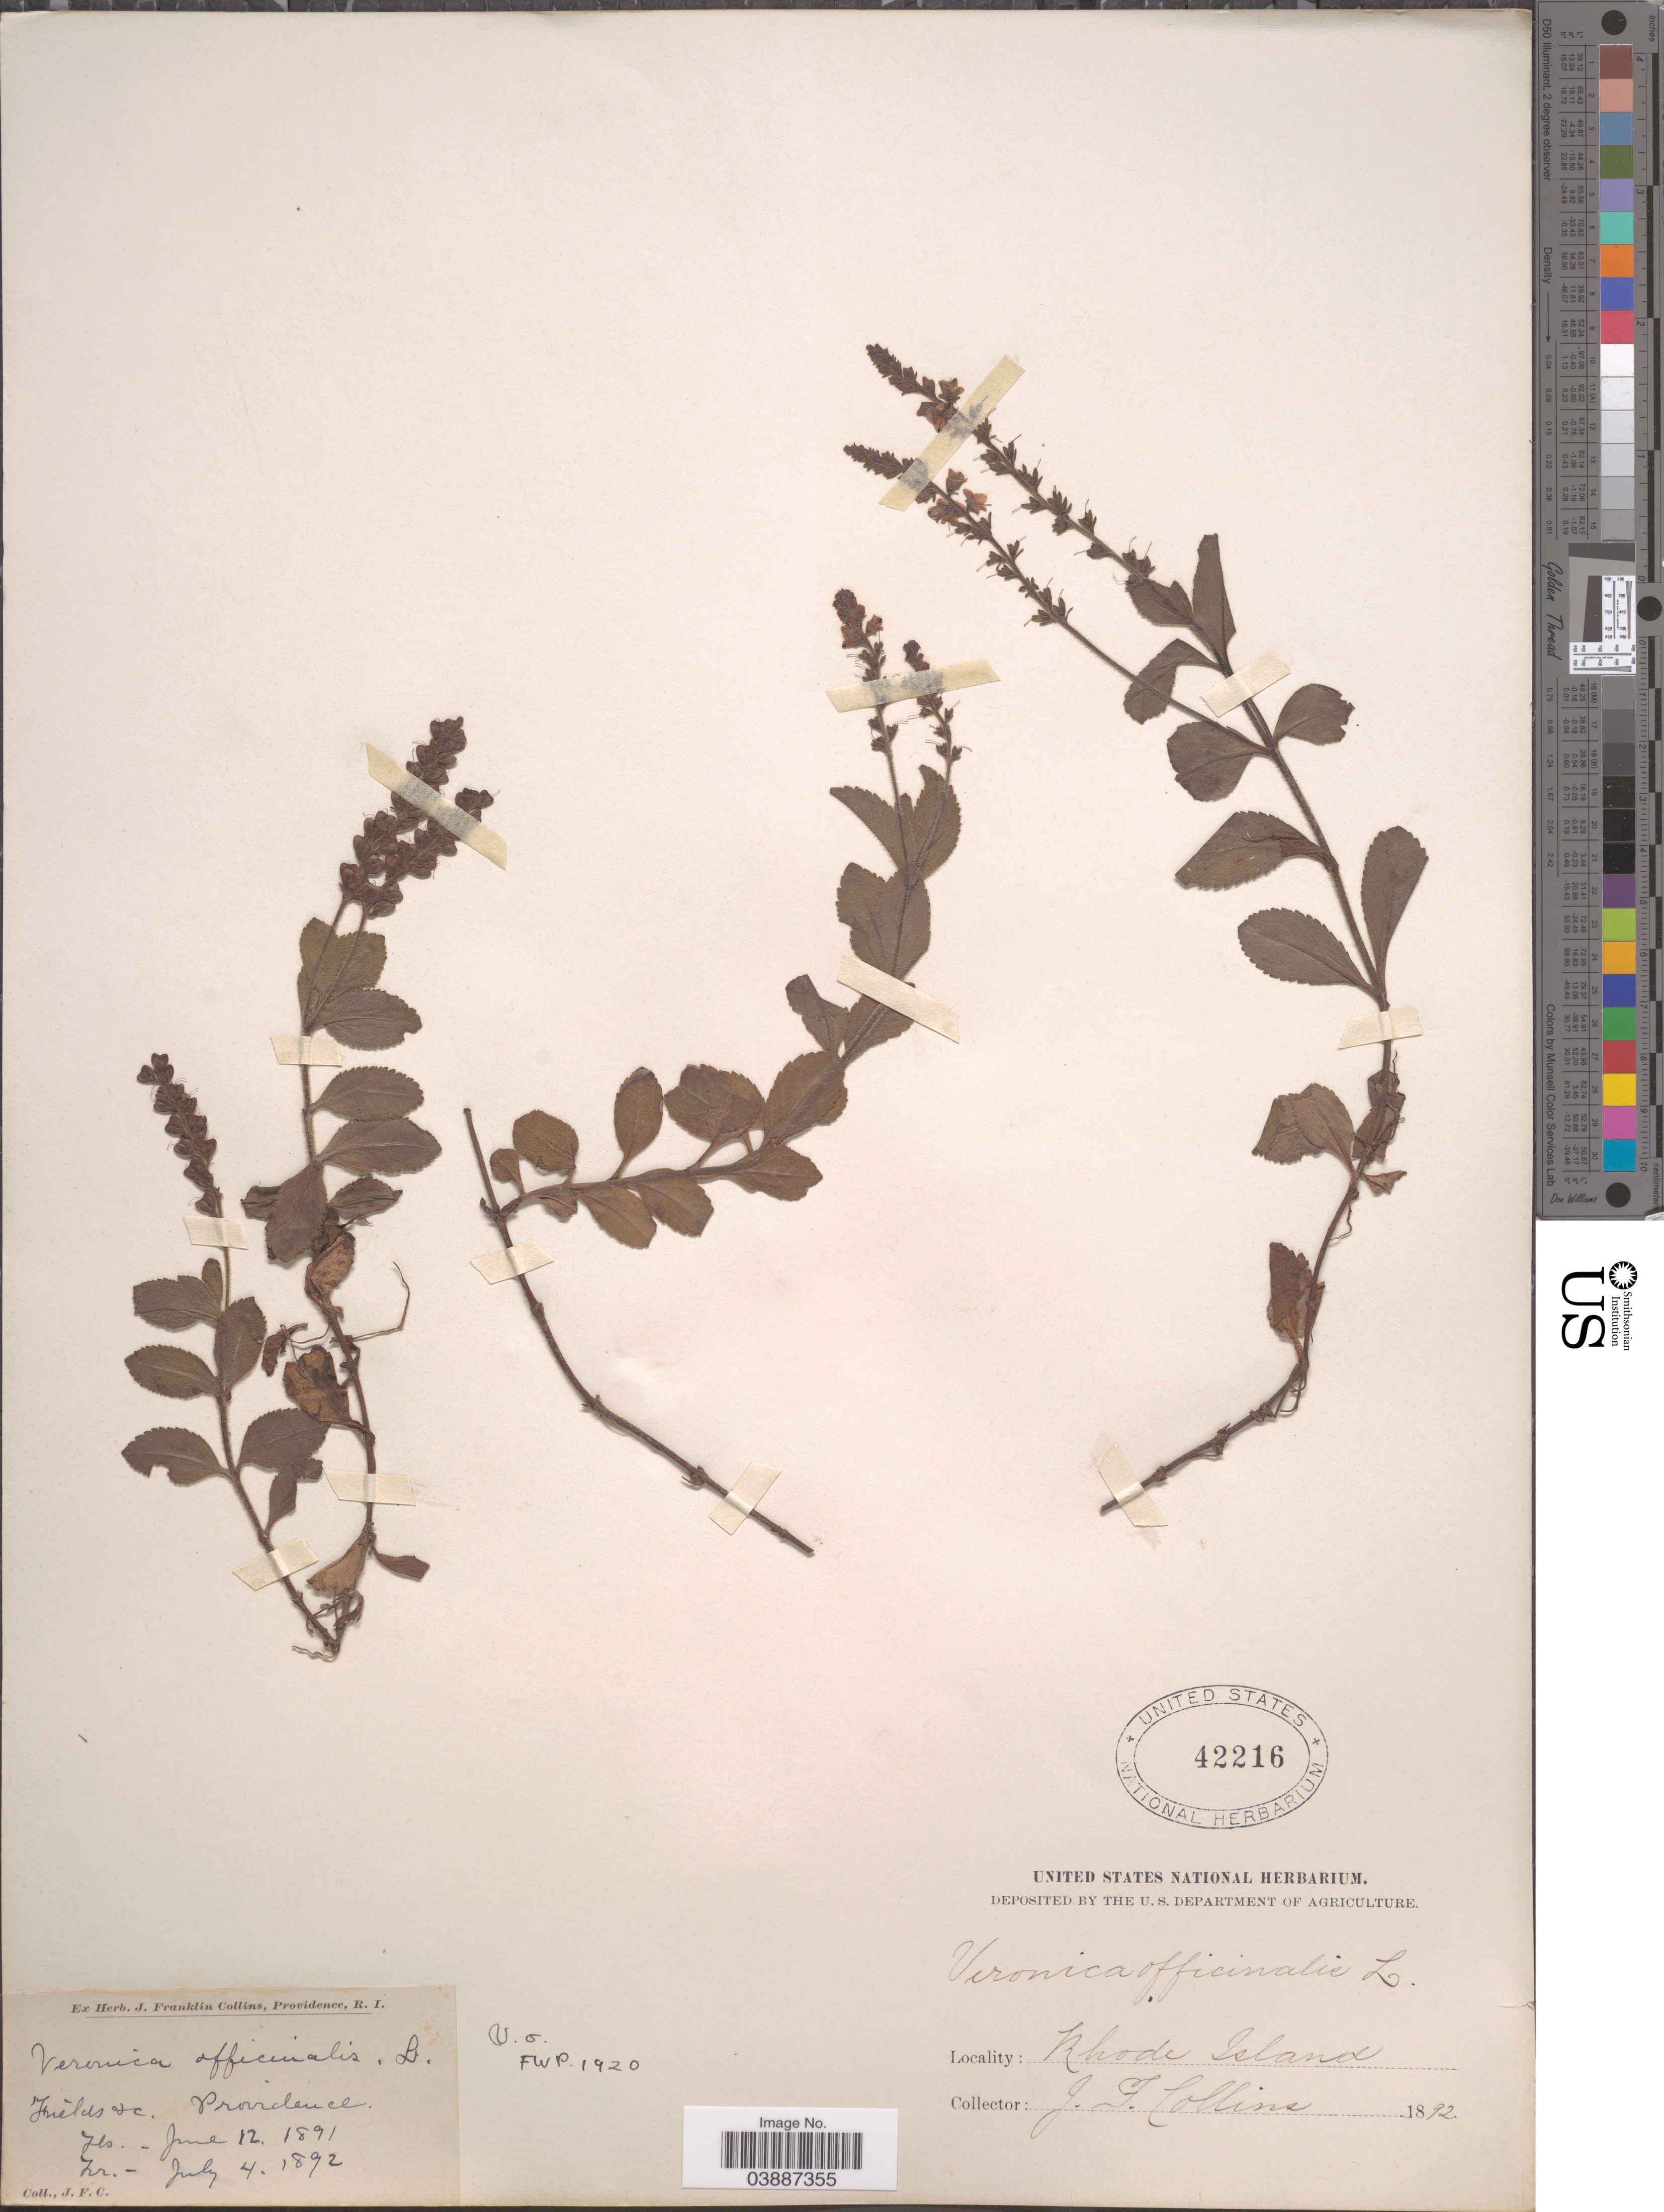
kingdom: Plantae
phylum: Tracheophyta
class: Magnoliopsida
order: Lamiales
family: Plantaginaceae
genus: Veronica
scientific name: Veronica officinalis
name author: L.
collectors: J. Collins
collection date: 1891-06-12/1892-07-04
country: United States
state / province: Rhode Island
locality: Fields &c. Providence.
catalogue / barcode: US 42216